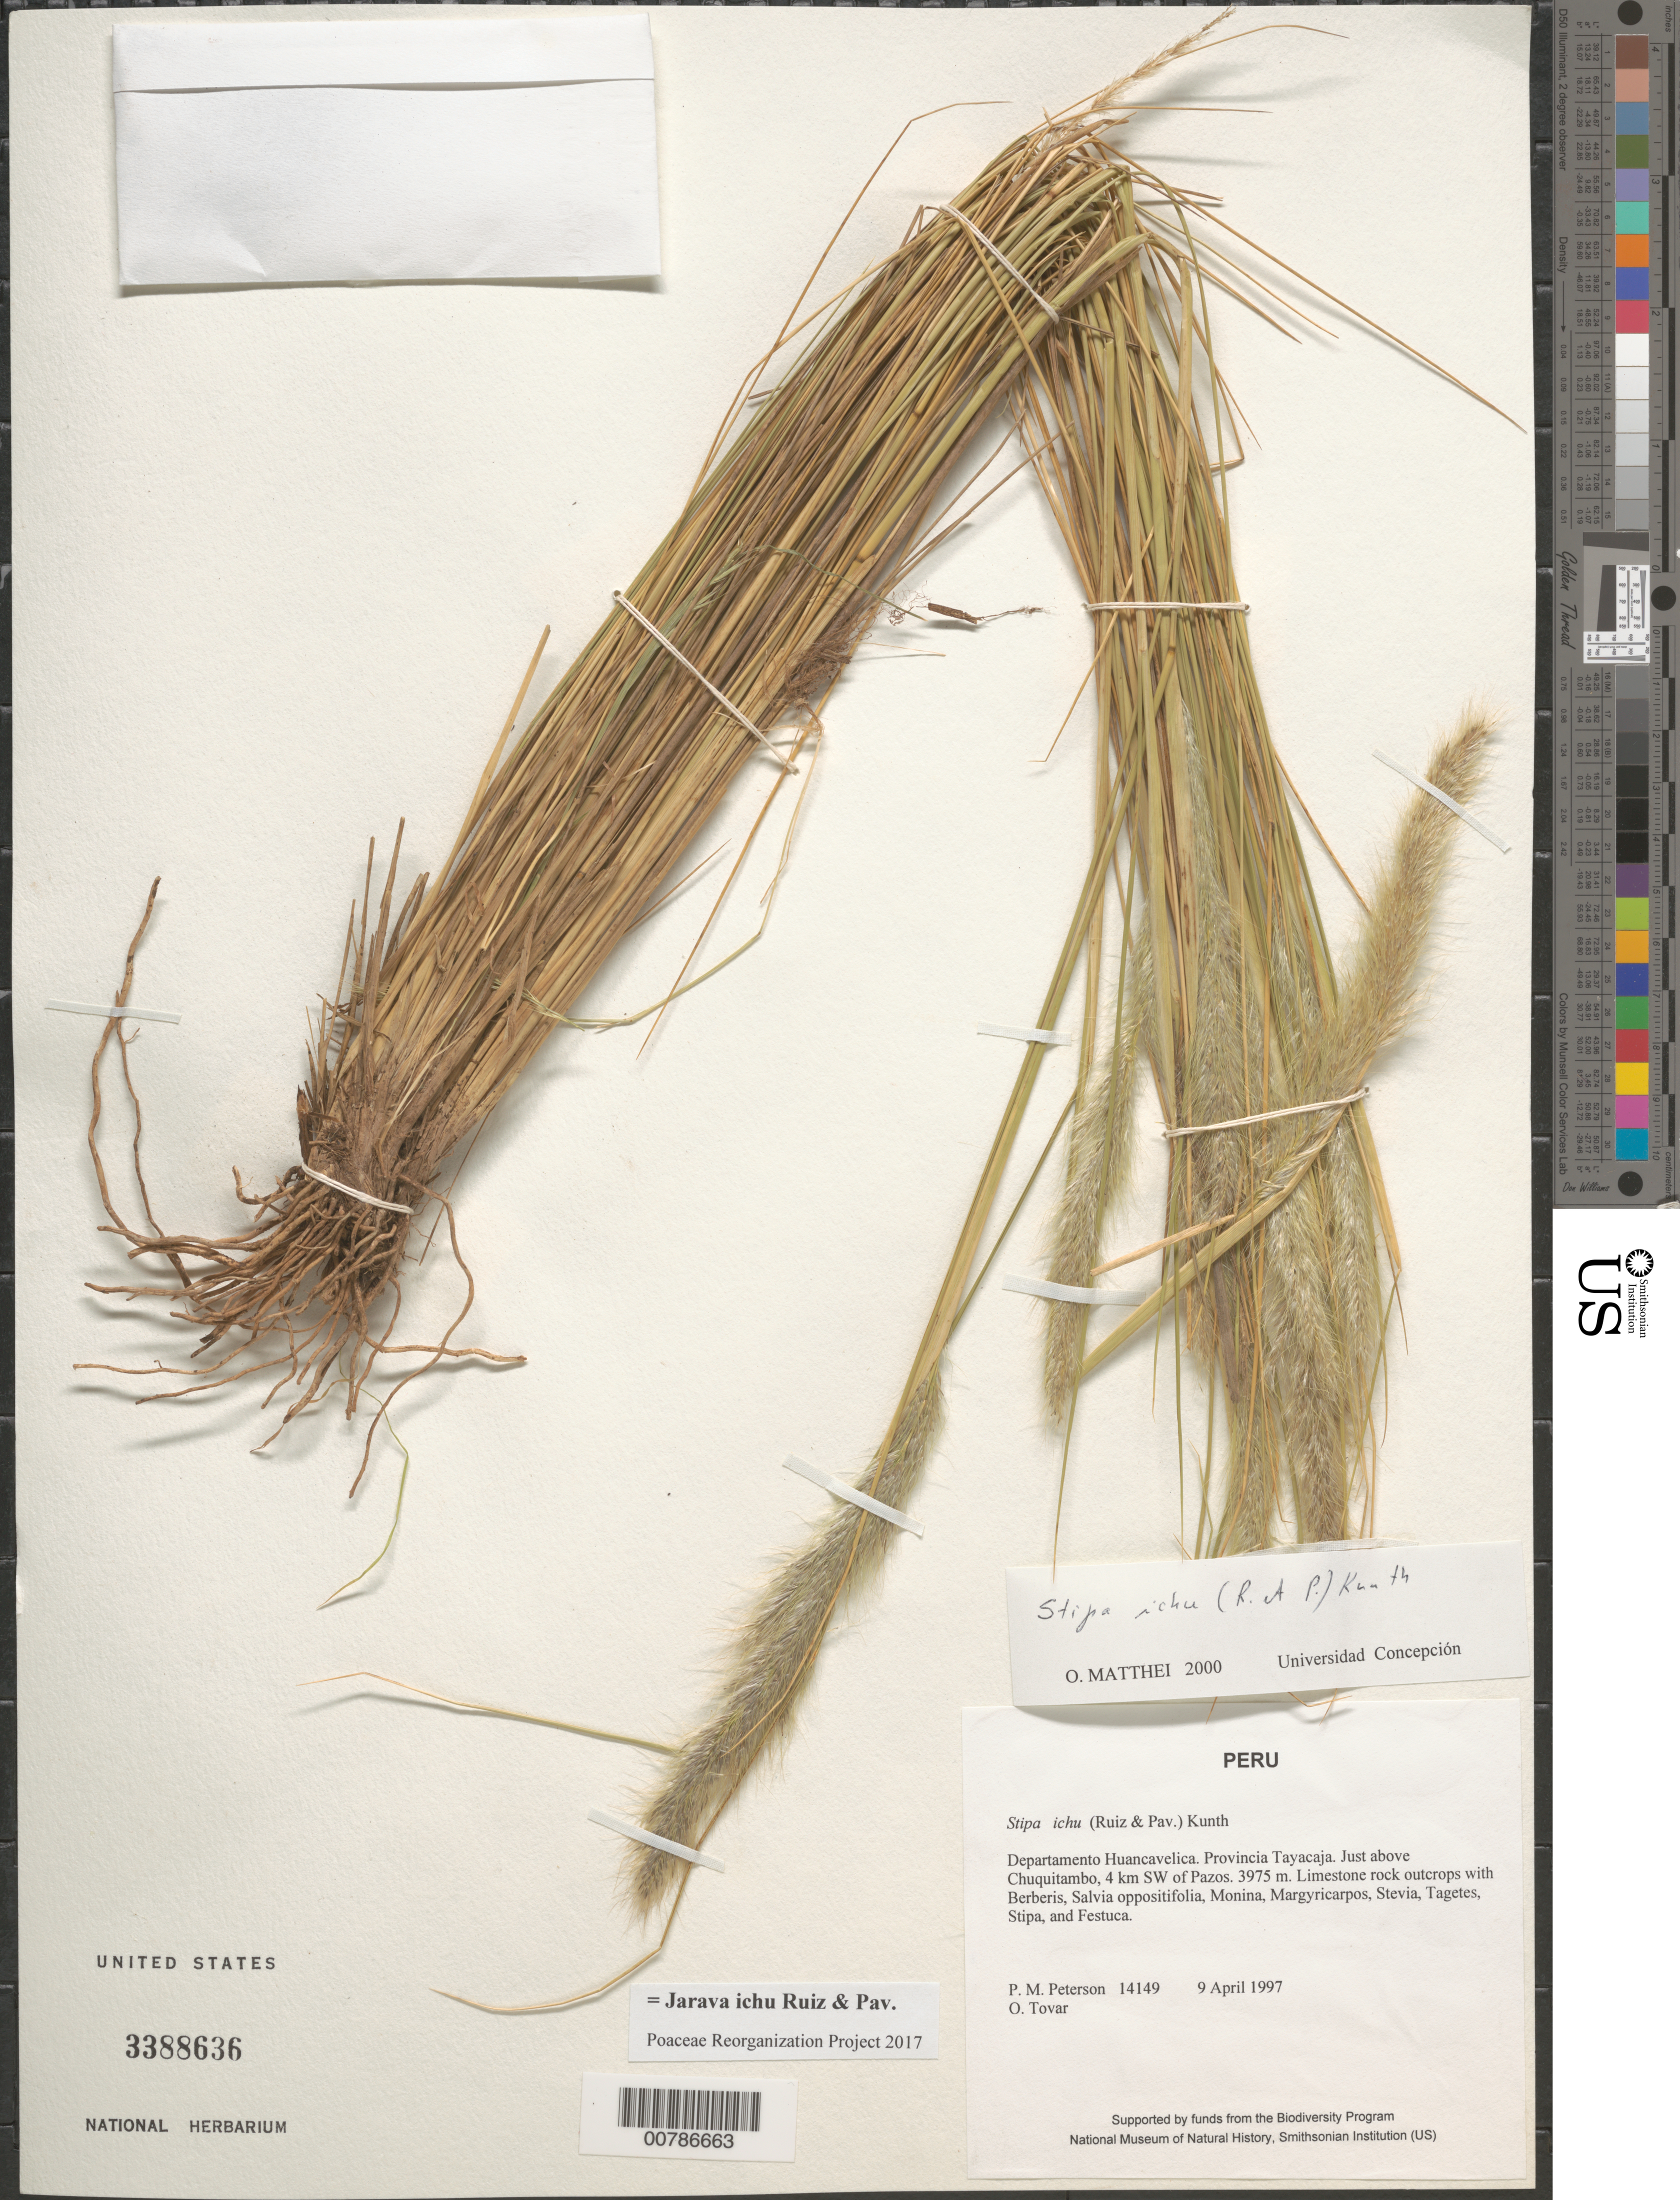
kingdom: Plantae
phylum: Tracheophyta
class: Liliopsida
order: Poales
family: Poaceae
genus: Jarava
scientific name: Jarava ichu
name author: Ruiz & Pav.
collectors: P. M. Peterson & Ó. Tovar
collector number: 14149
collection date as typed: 09 Apr 1997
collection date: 1997-04-09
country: Peru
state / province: Huancavelica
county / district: Tayacaja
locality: Just above Chuquitambo, 4 km SW of Pazos.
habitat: Limestone rock outcrops with Berberis, Salvia oppositifolia, Monina, Margyricarpos, Stevia, Tagetes, Stipa, and Festuca.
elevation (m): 3975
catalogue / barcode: US 3388636